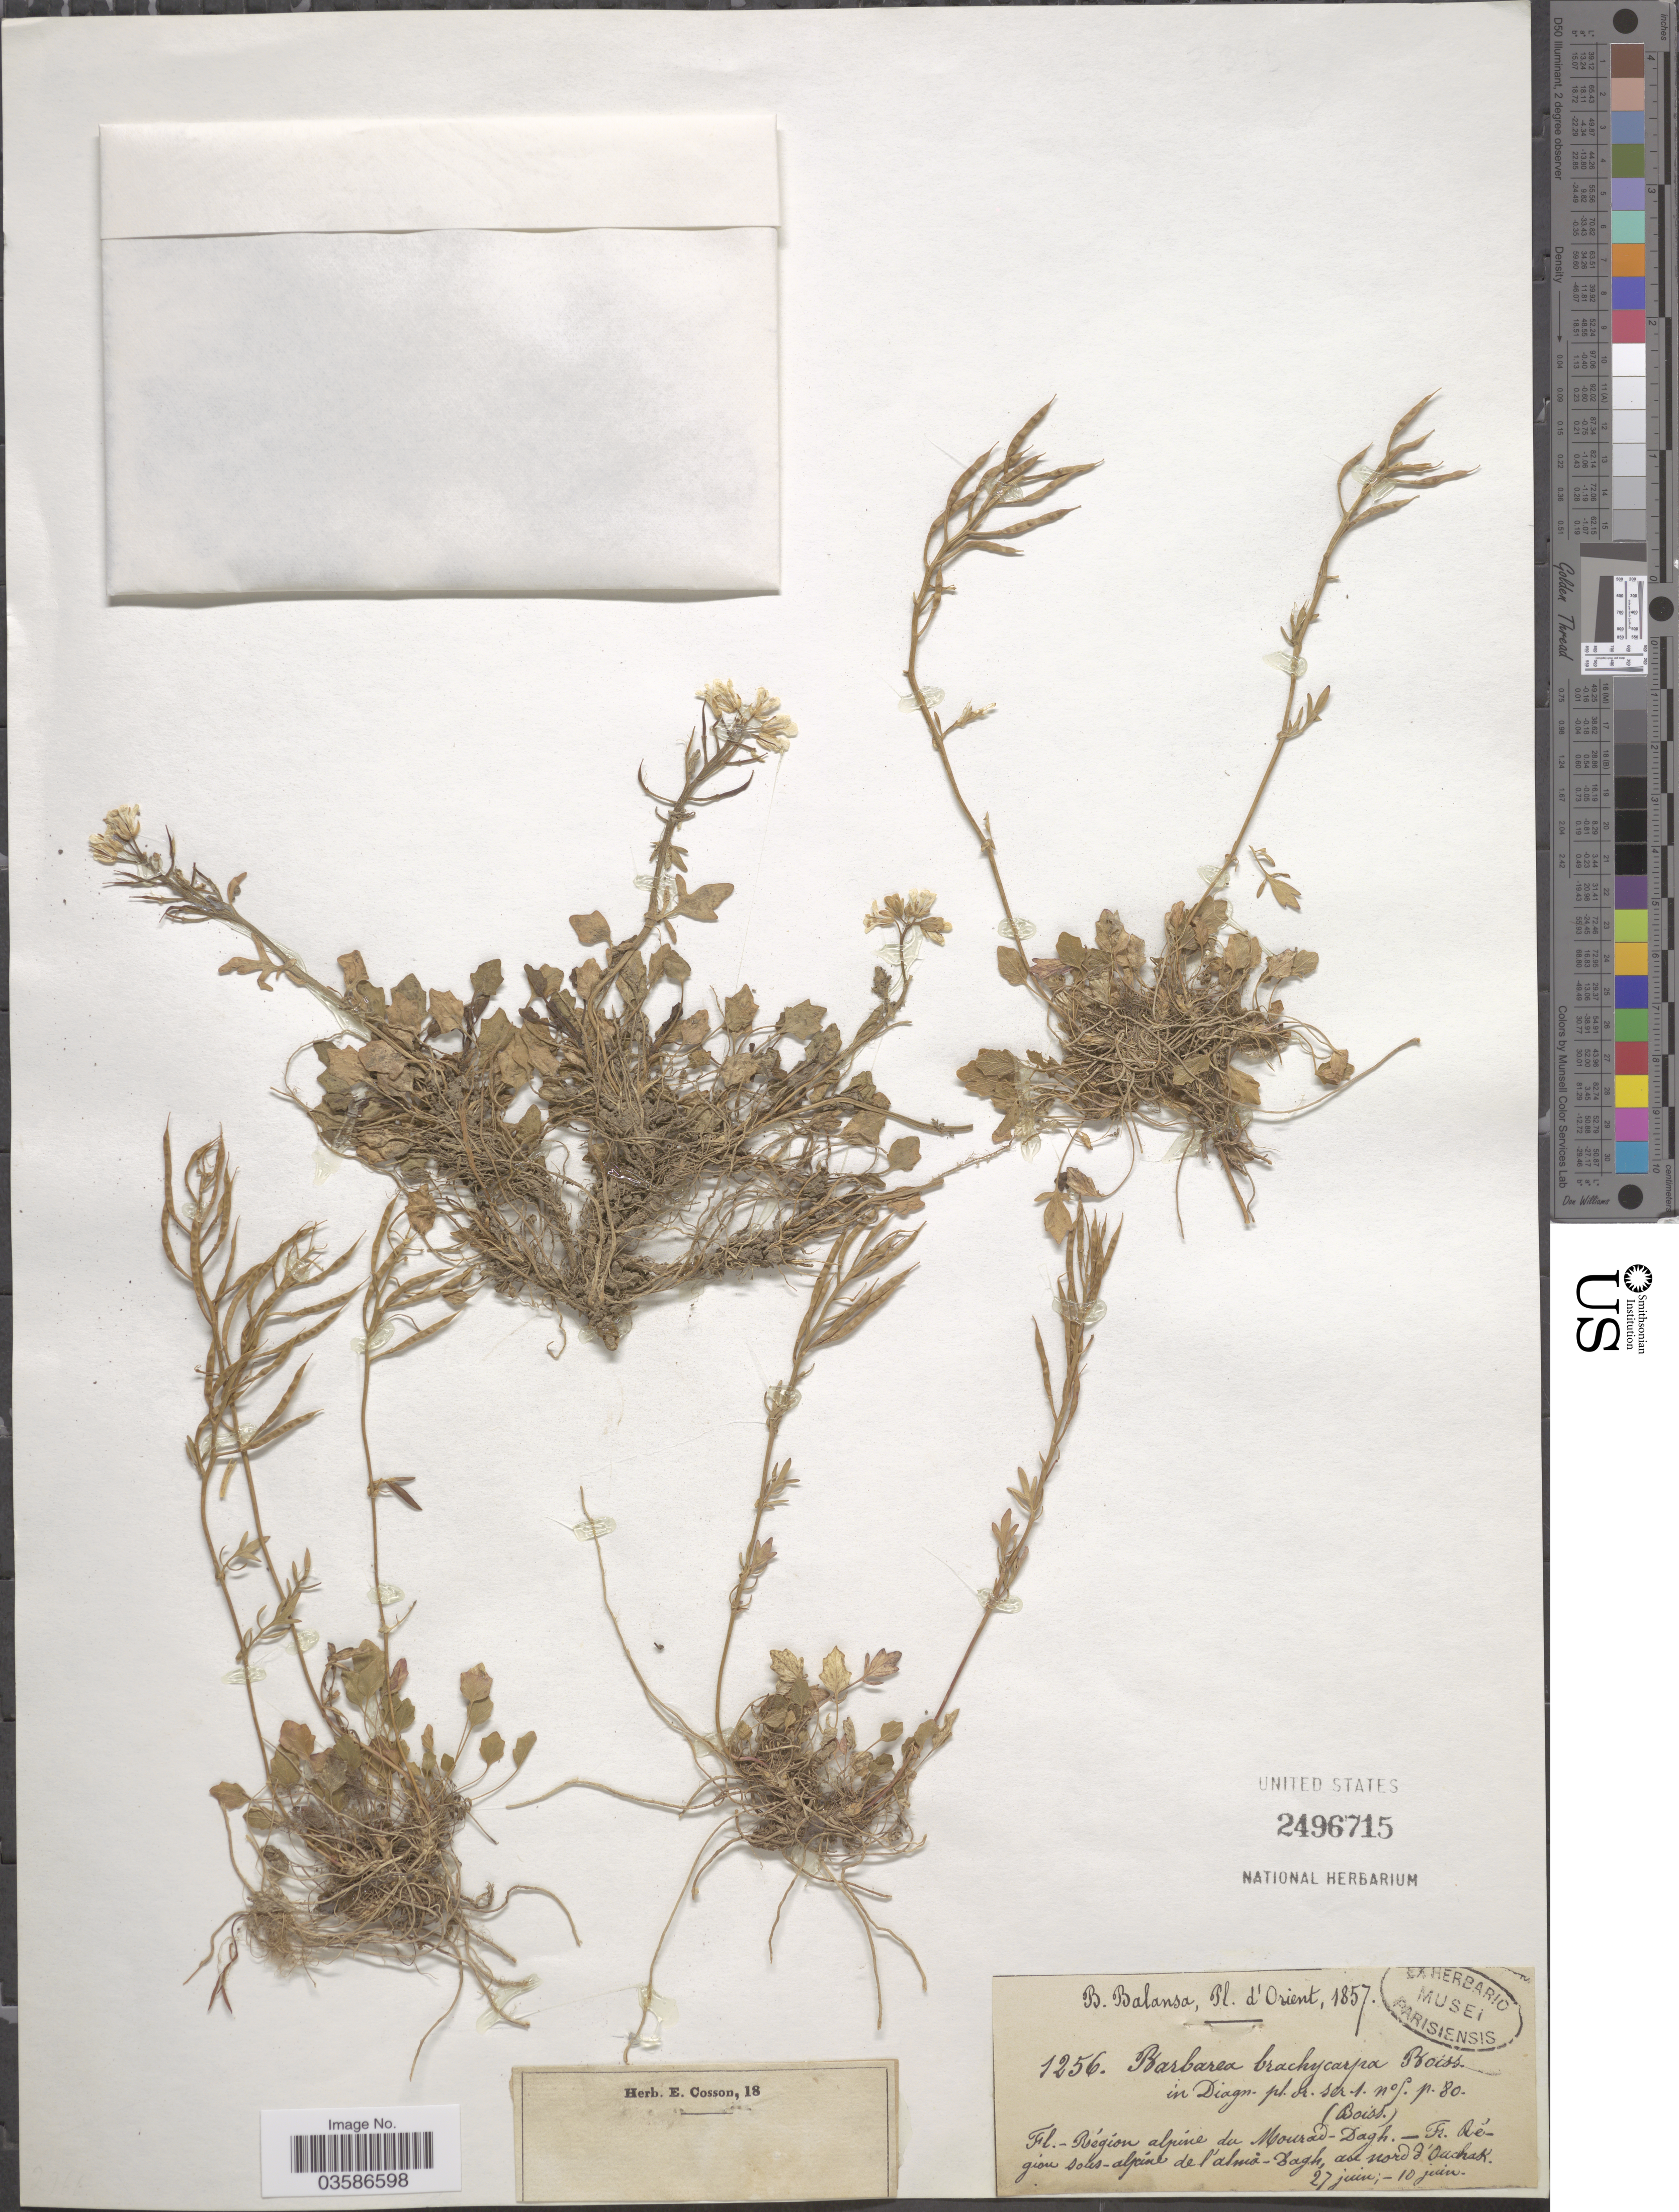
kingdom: Plantae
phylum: Tracheophyta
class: Magnoliopsida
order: Brassicales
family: Brassicaceae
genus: Barbarea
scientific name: Barbarea brachycarpa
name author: Boiss.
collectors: B. Balansa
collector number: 1256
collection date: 1857-06-10/1857-06-27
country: Turkey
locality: Orient. Région alpine du Mourad-Dagh. Région sous-alpine de l'alma [interpreted]-Bagh, au nord d'Ouchak.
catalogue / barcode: US 2496715